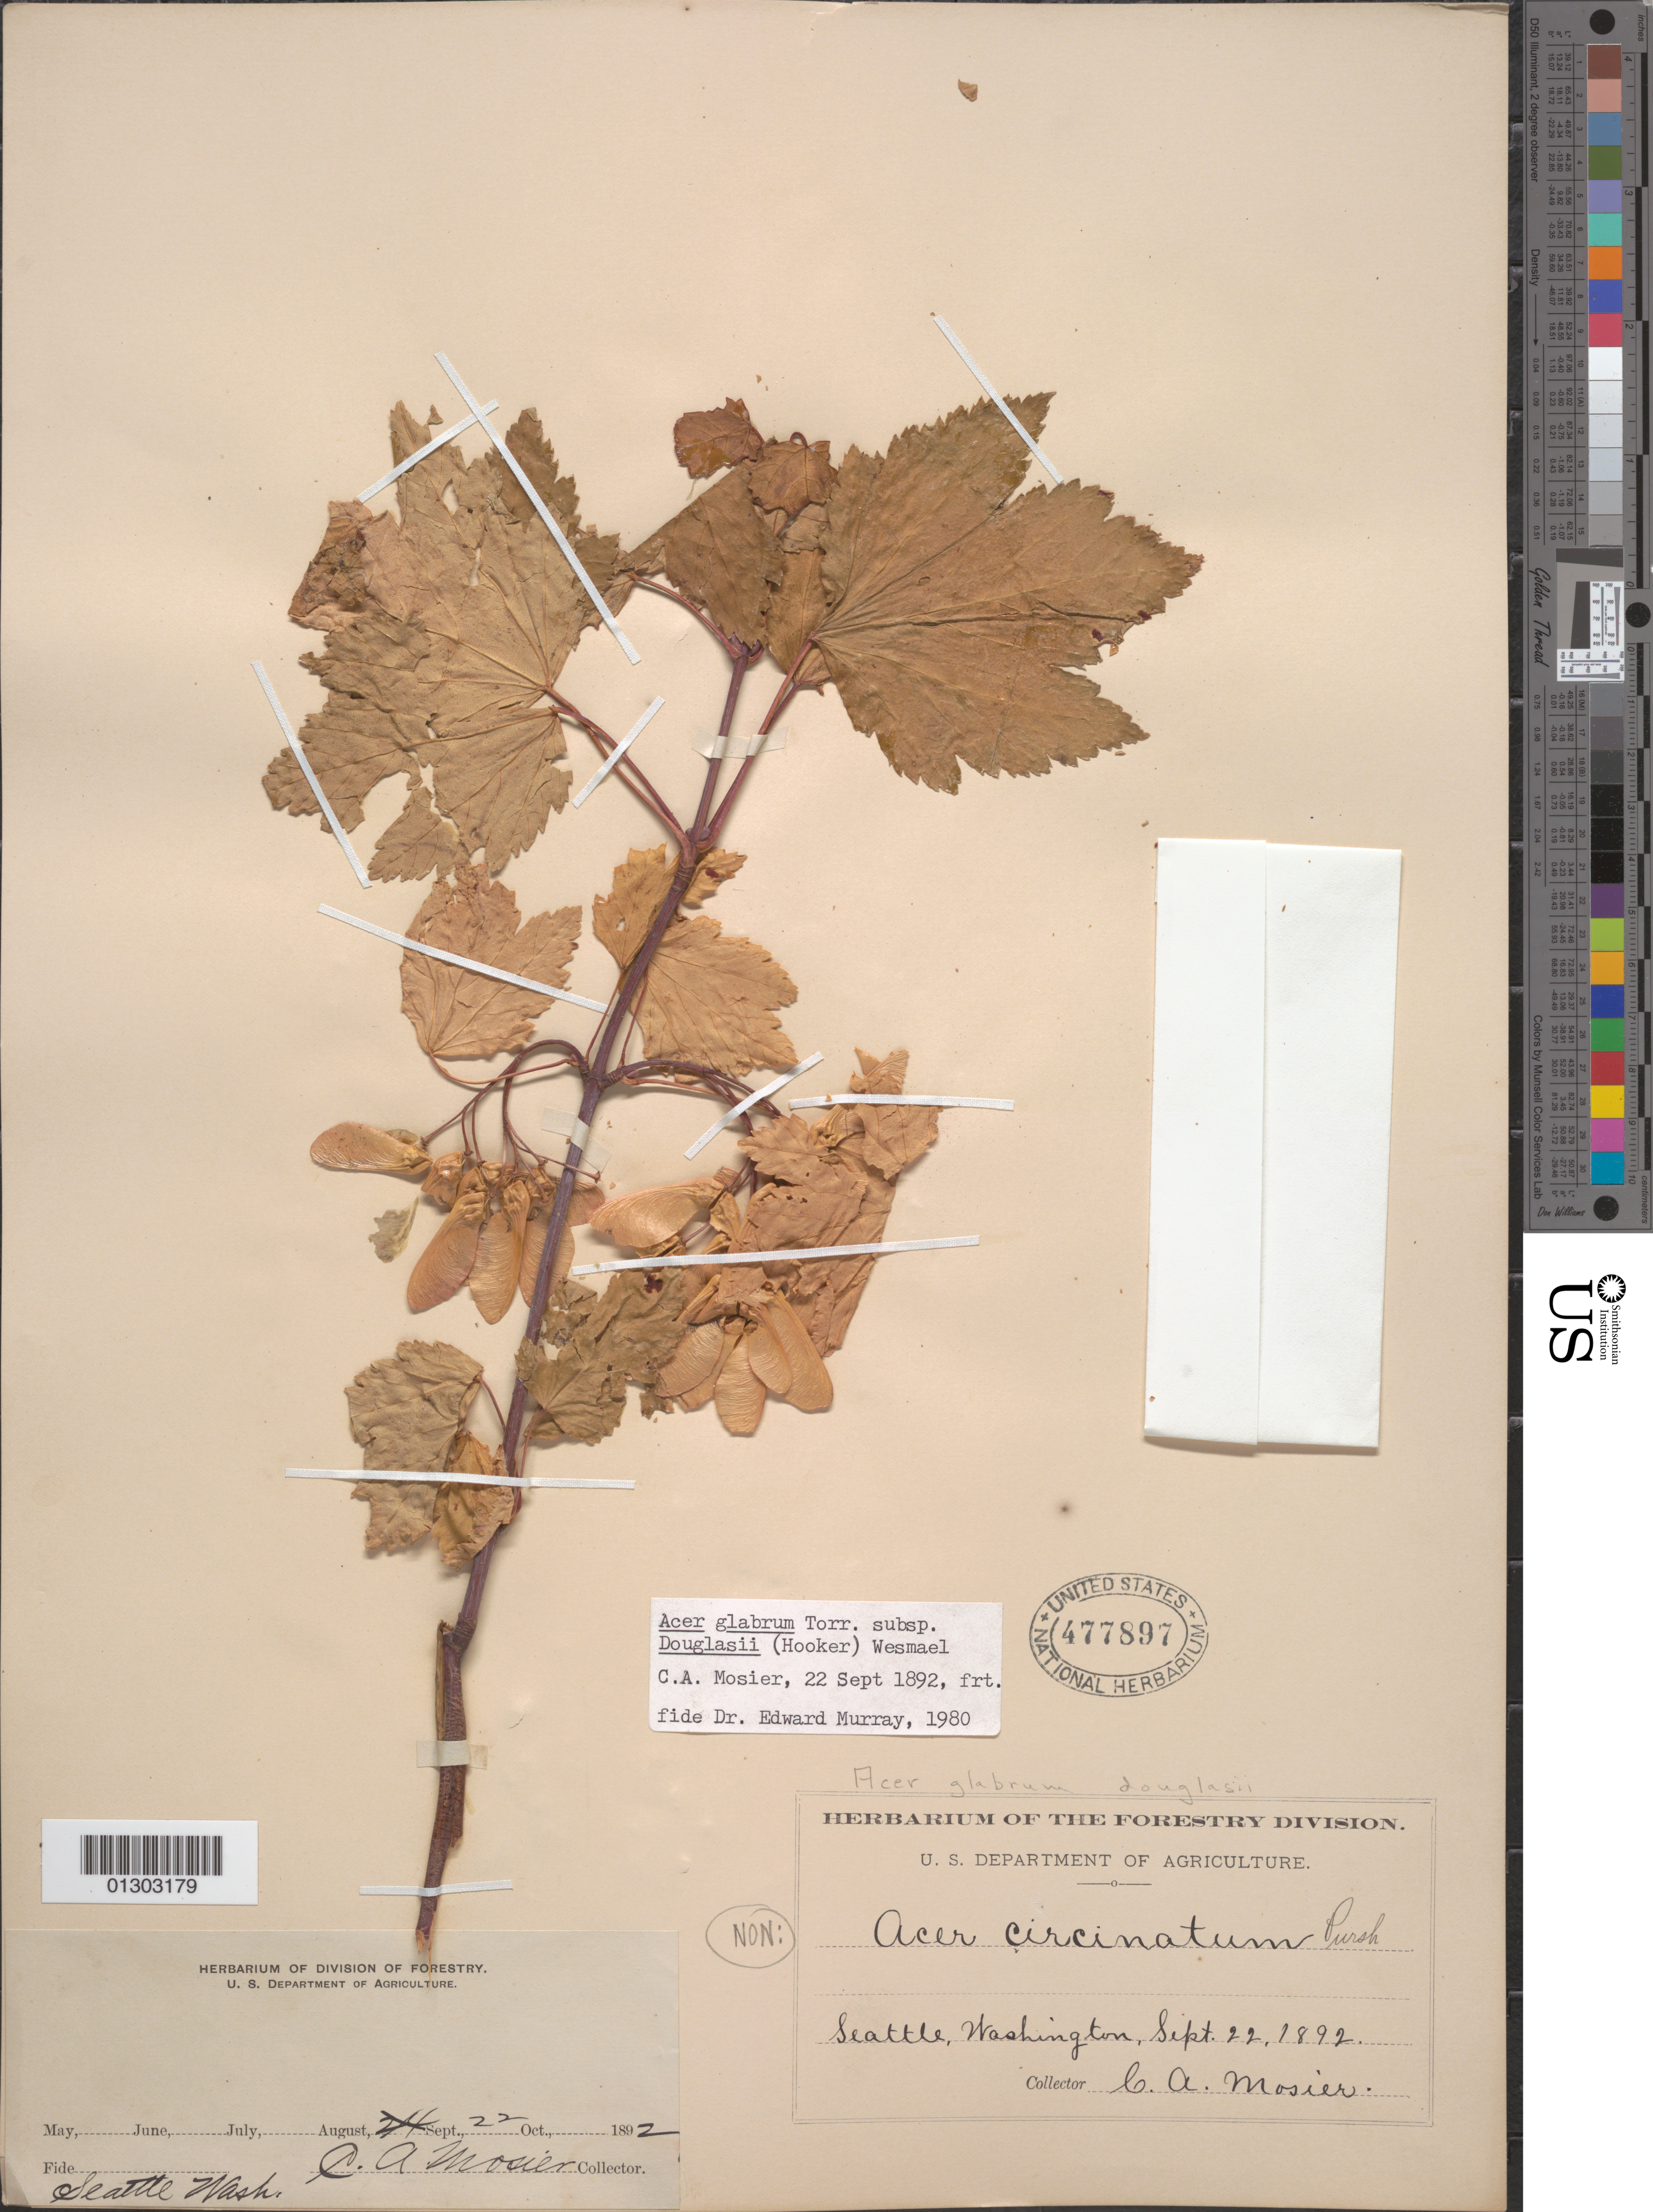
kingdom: Plantae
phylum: Tracheophyta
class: Magnoliopsida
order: Sapindales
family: Sapindaceae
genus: Acer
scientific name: Acer glabrum var. douglasii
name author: (Hook.) Dippel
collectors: C. A. Mosier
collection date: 1892-09-22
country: United States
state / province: Washington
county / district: King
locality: Seattle.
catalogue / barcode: US 477897